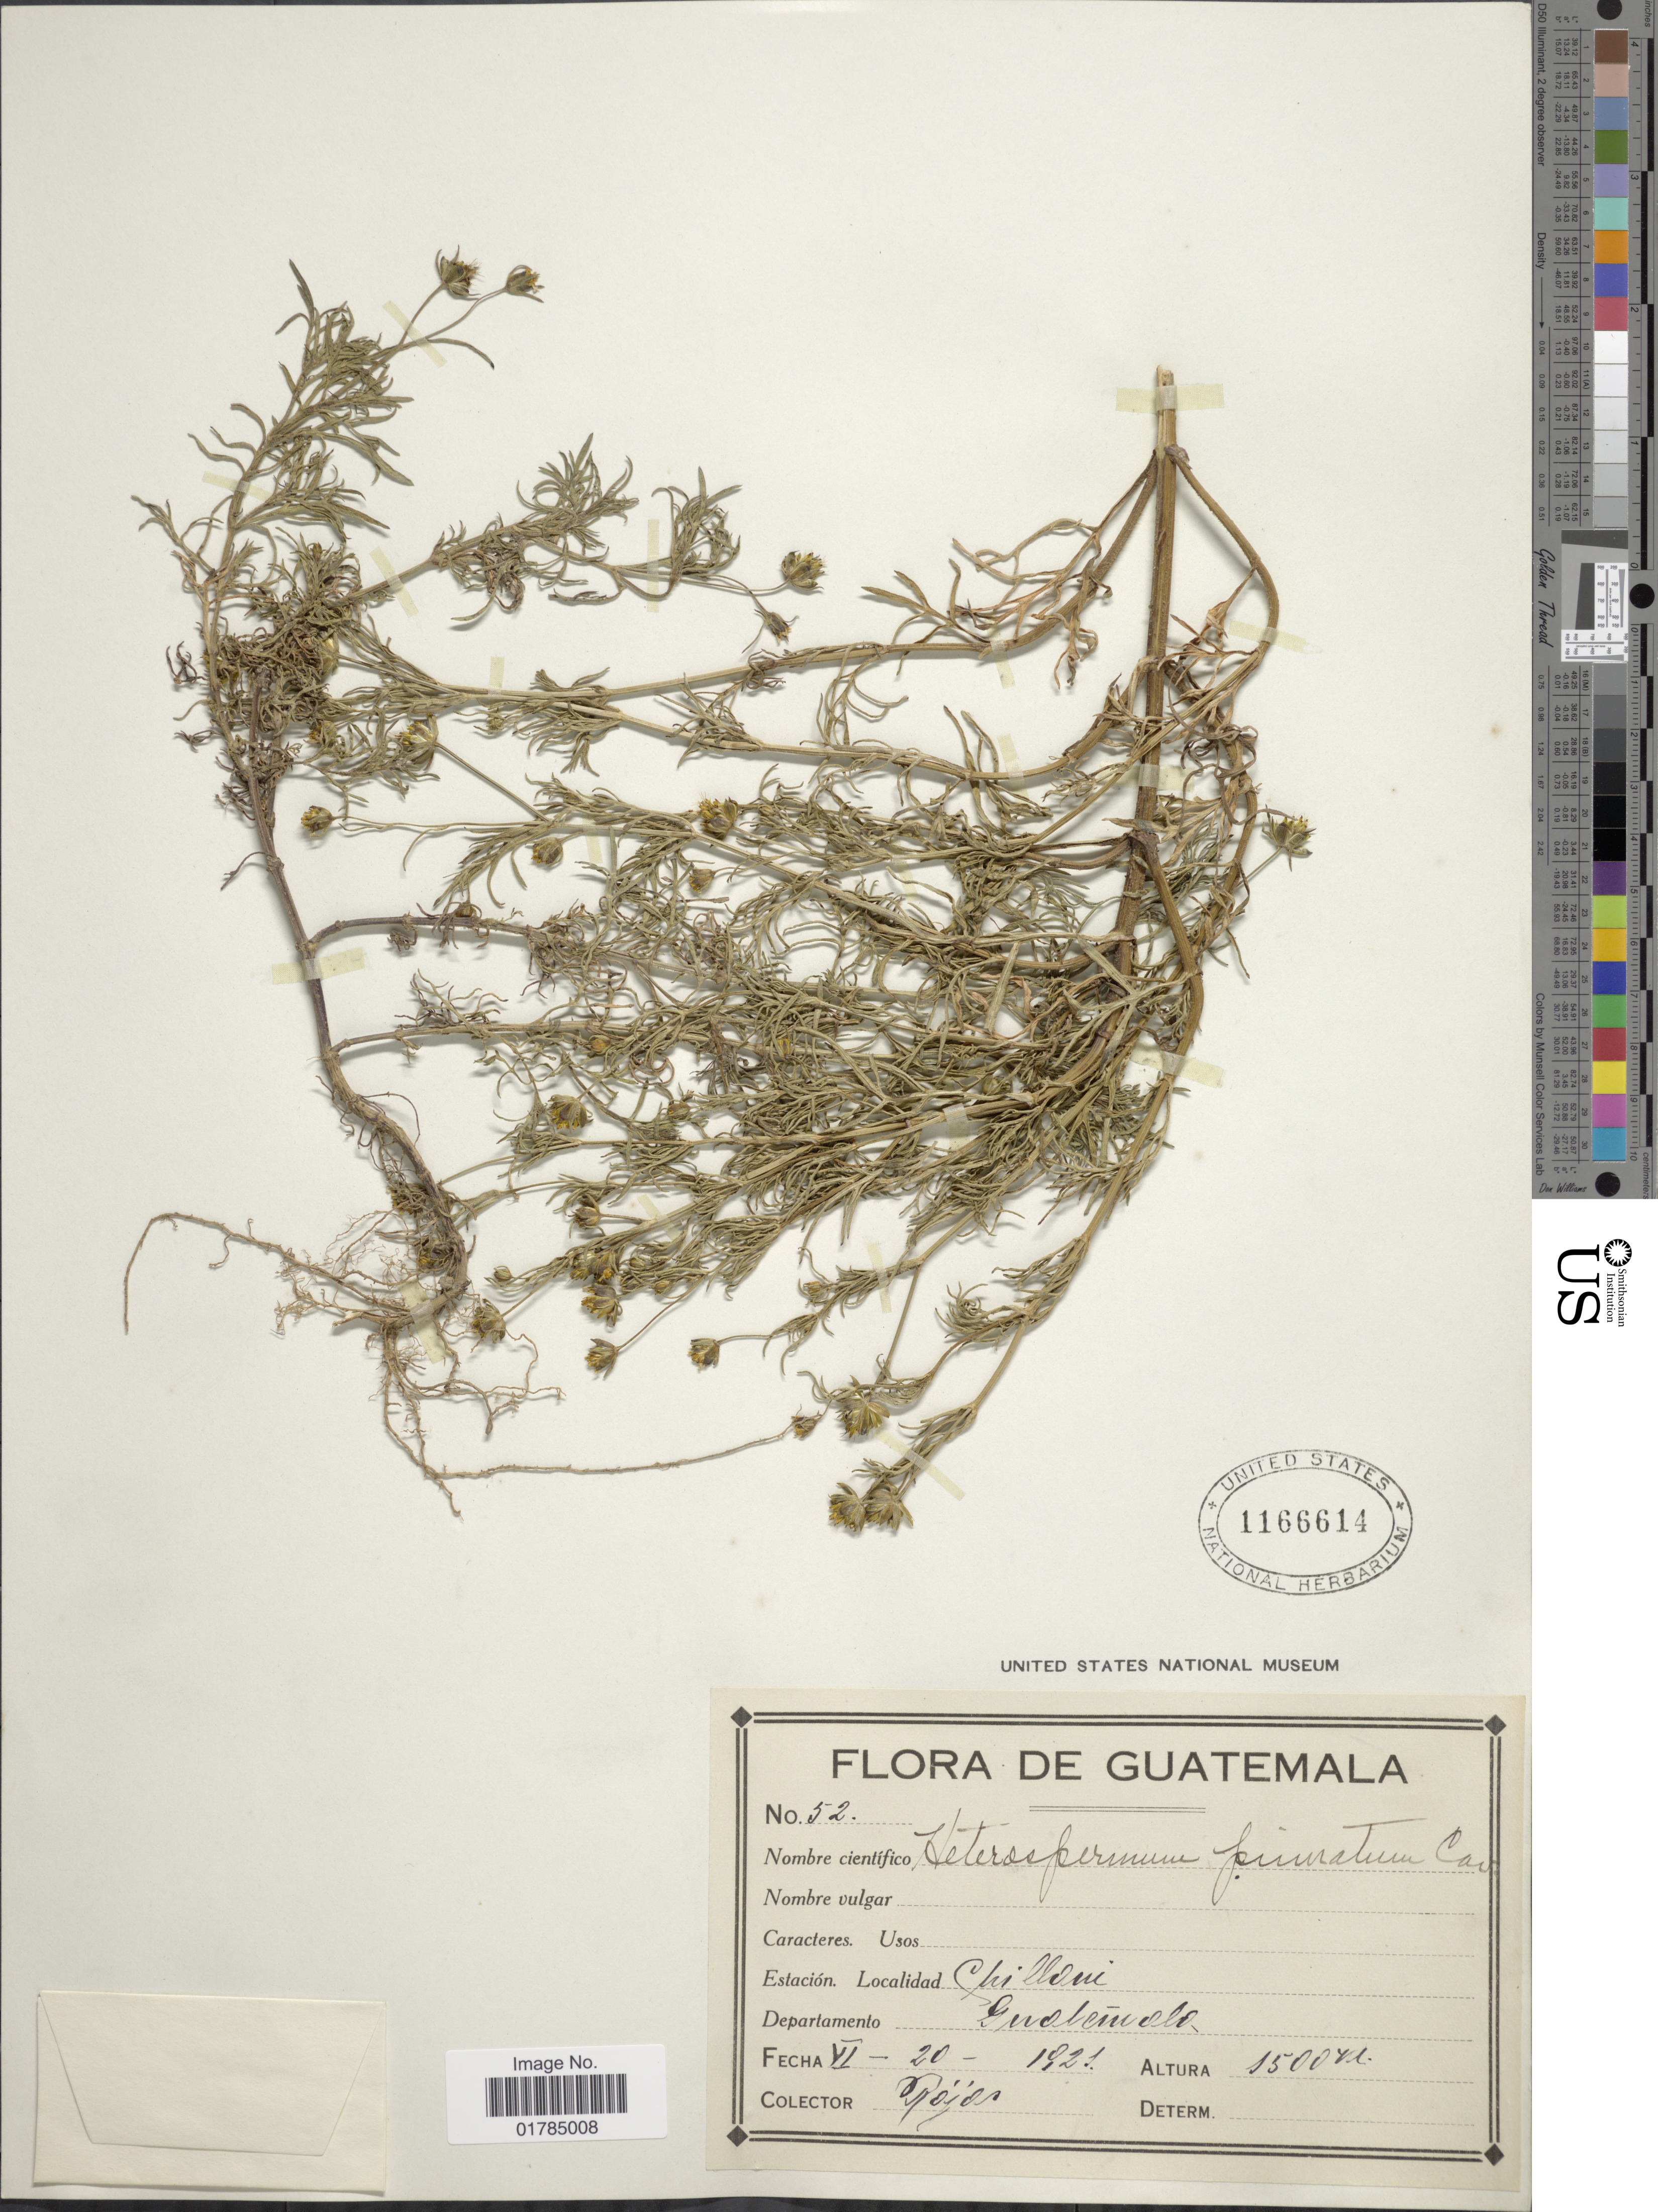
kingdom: Plantae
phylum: Tracheophyta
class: Magnoliopsida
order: Asterales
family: Asteraceae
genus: Heterosperma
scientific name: Heterosperma pinnatum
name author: Cav.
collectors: Rojas, --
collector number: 52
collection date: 1921-06-20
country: Guatemala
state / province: Guatemala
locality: Chillani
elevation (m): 1500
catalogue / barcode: US 1166614